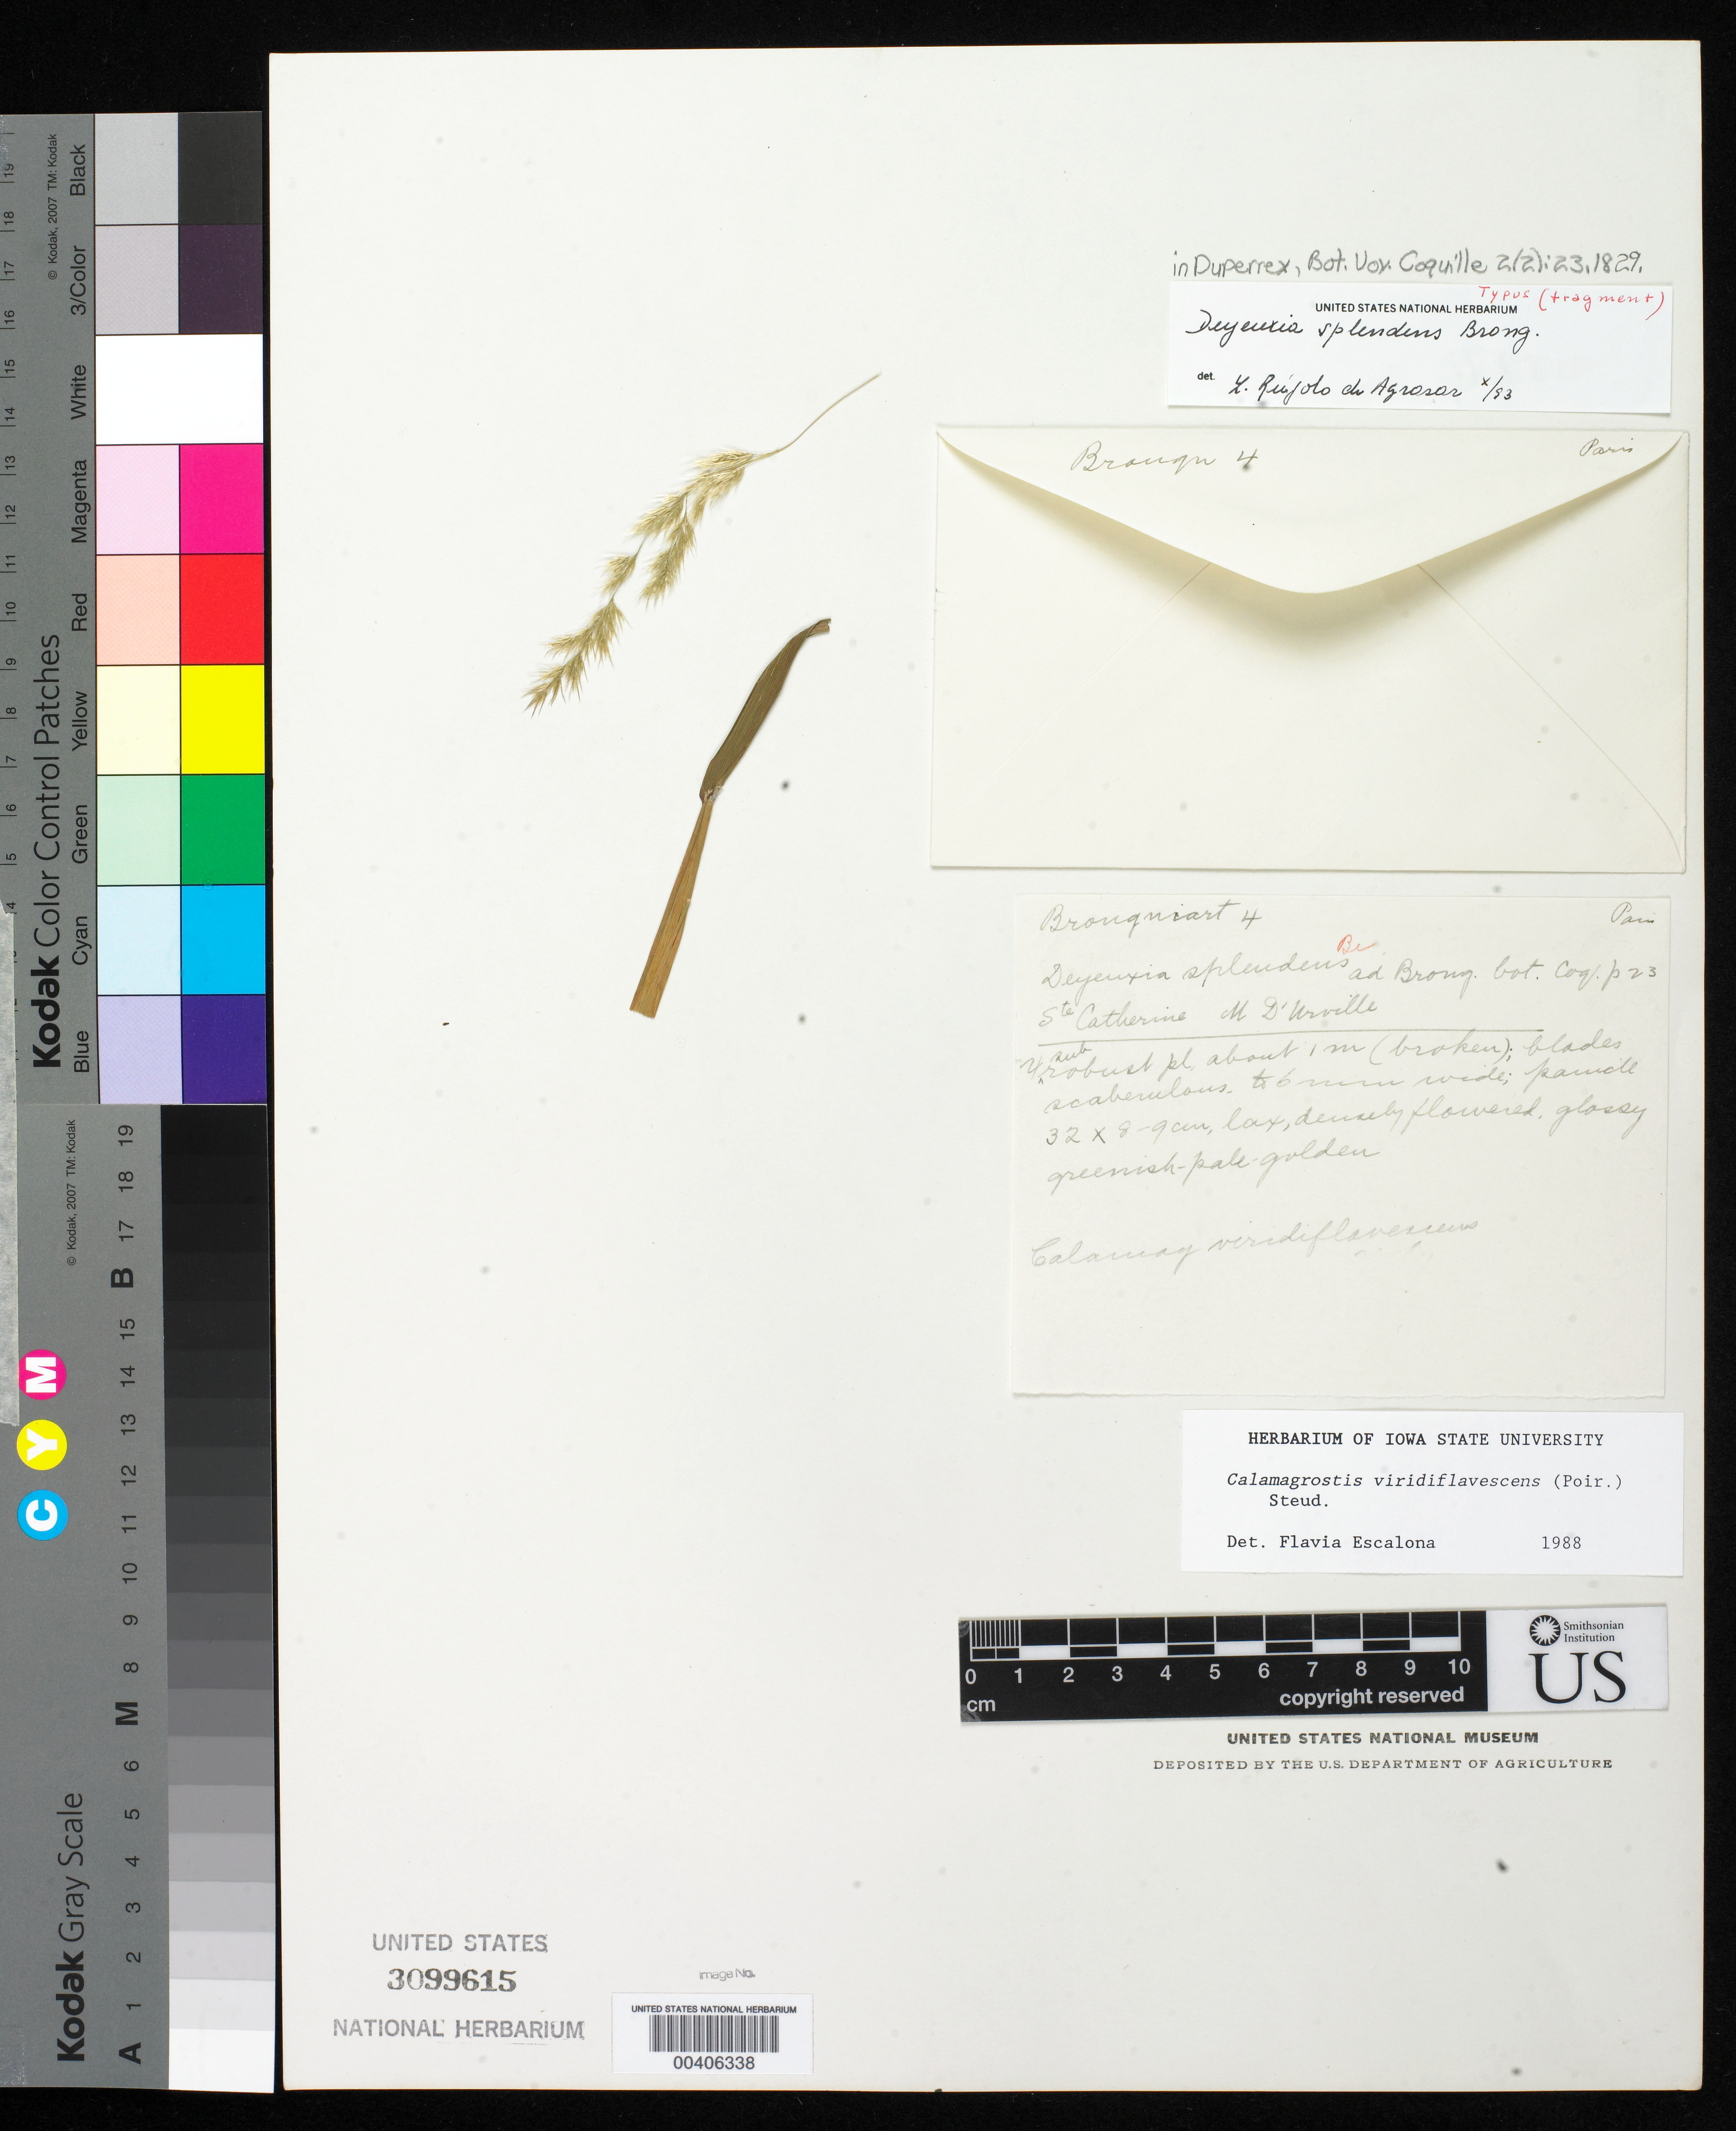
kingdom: Plantae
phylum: Tracheophyta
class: Liliopsida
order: Poales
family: Poaceae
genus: Deyeuxia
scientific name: Deyeuxia splendens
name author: Brongn. in Duperrey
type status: Type Fragment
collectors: A. T. Brongniart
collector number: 4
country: Brazil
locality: St. Catherine's, M d'Urville.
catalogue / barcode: US 3099615